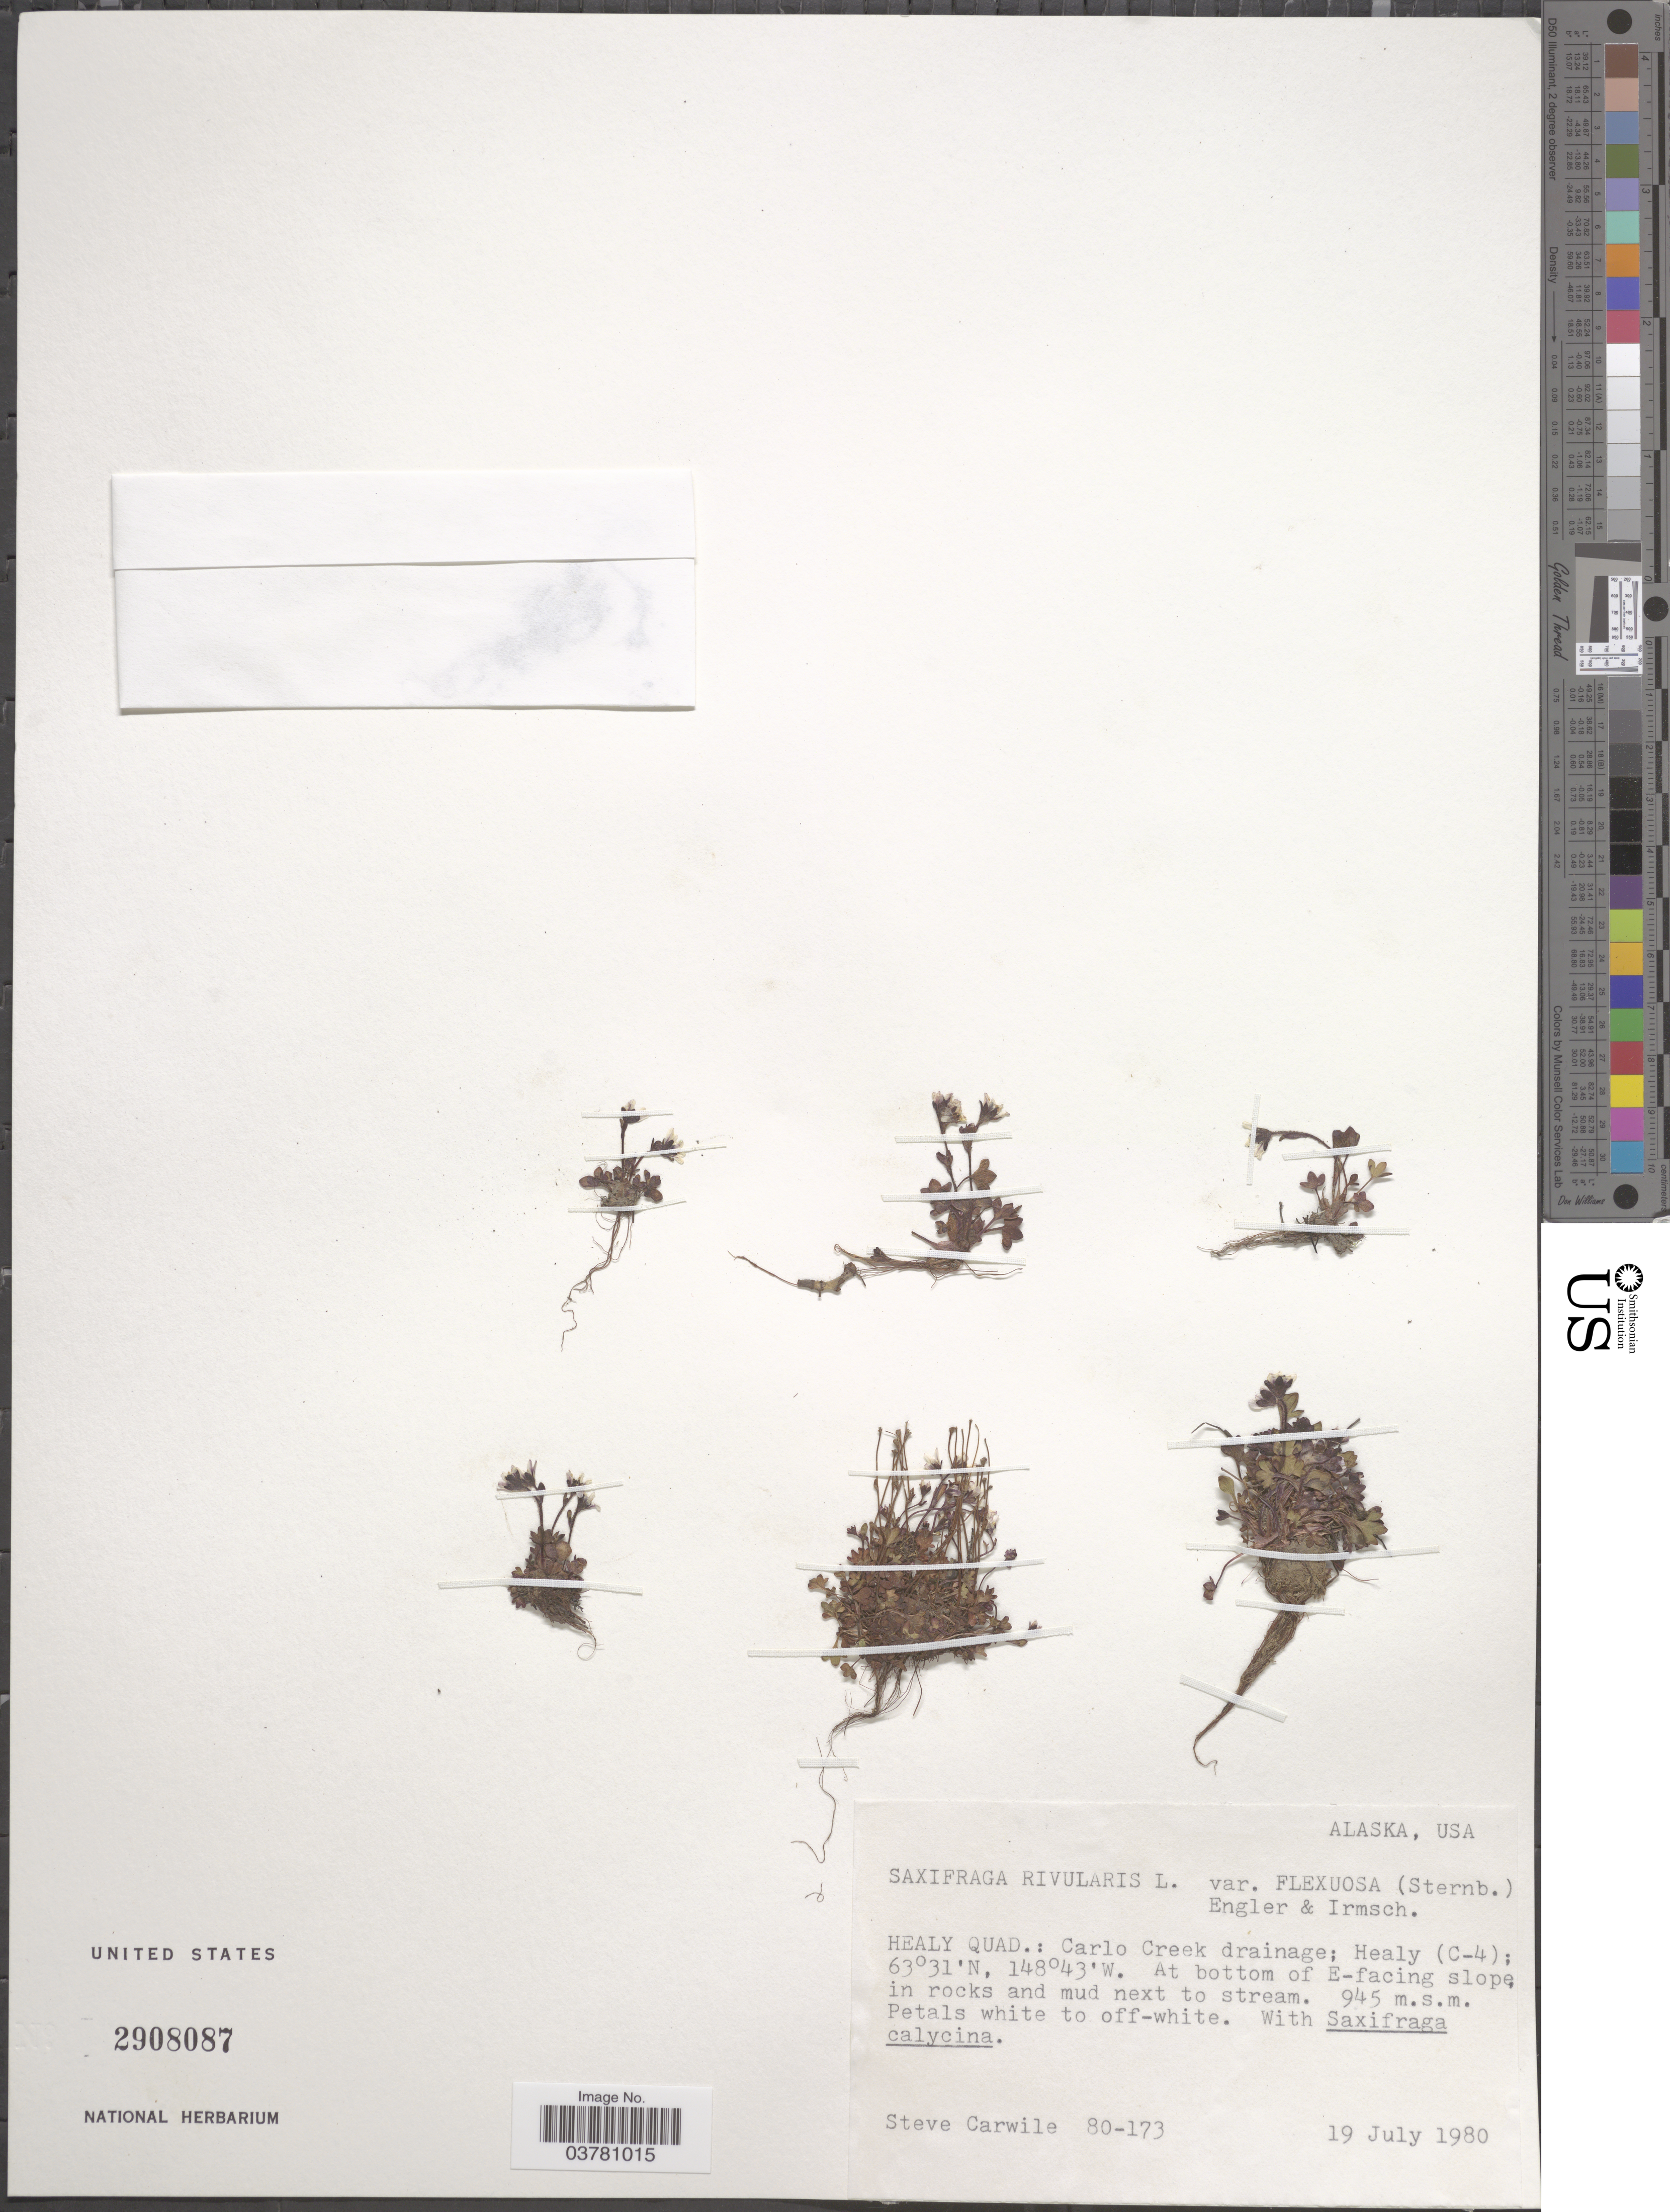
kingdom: Plantae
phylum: Tracheophyta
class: Magnoliopsida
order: Saxifragales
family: Saxifragaceae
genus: Saxifraga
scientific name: Saxifraga rivularis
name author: L.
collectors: S. Carwile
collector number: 80-173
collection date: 1980-07-19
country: United States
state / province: Alaska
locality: Healy Quad.: Carlo Creek drainage; Healy (C-4). At bottom of E-facing slope in rocks and mud next to stream.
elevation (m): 945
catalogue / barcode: US 2908087